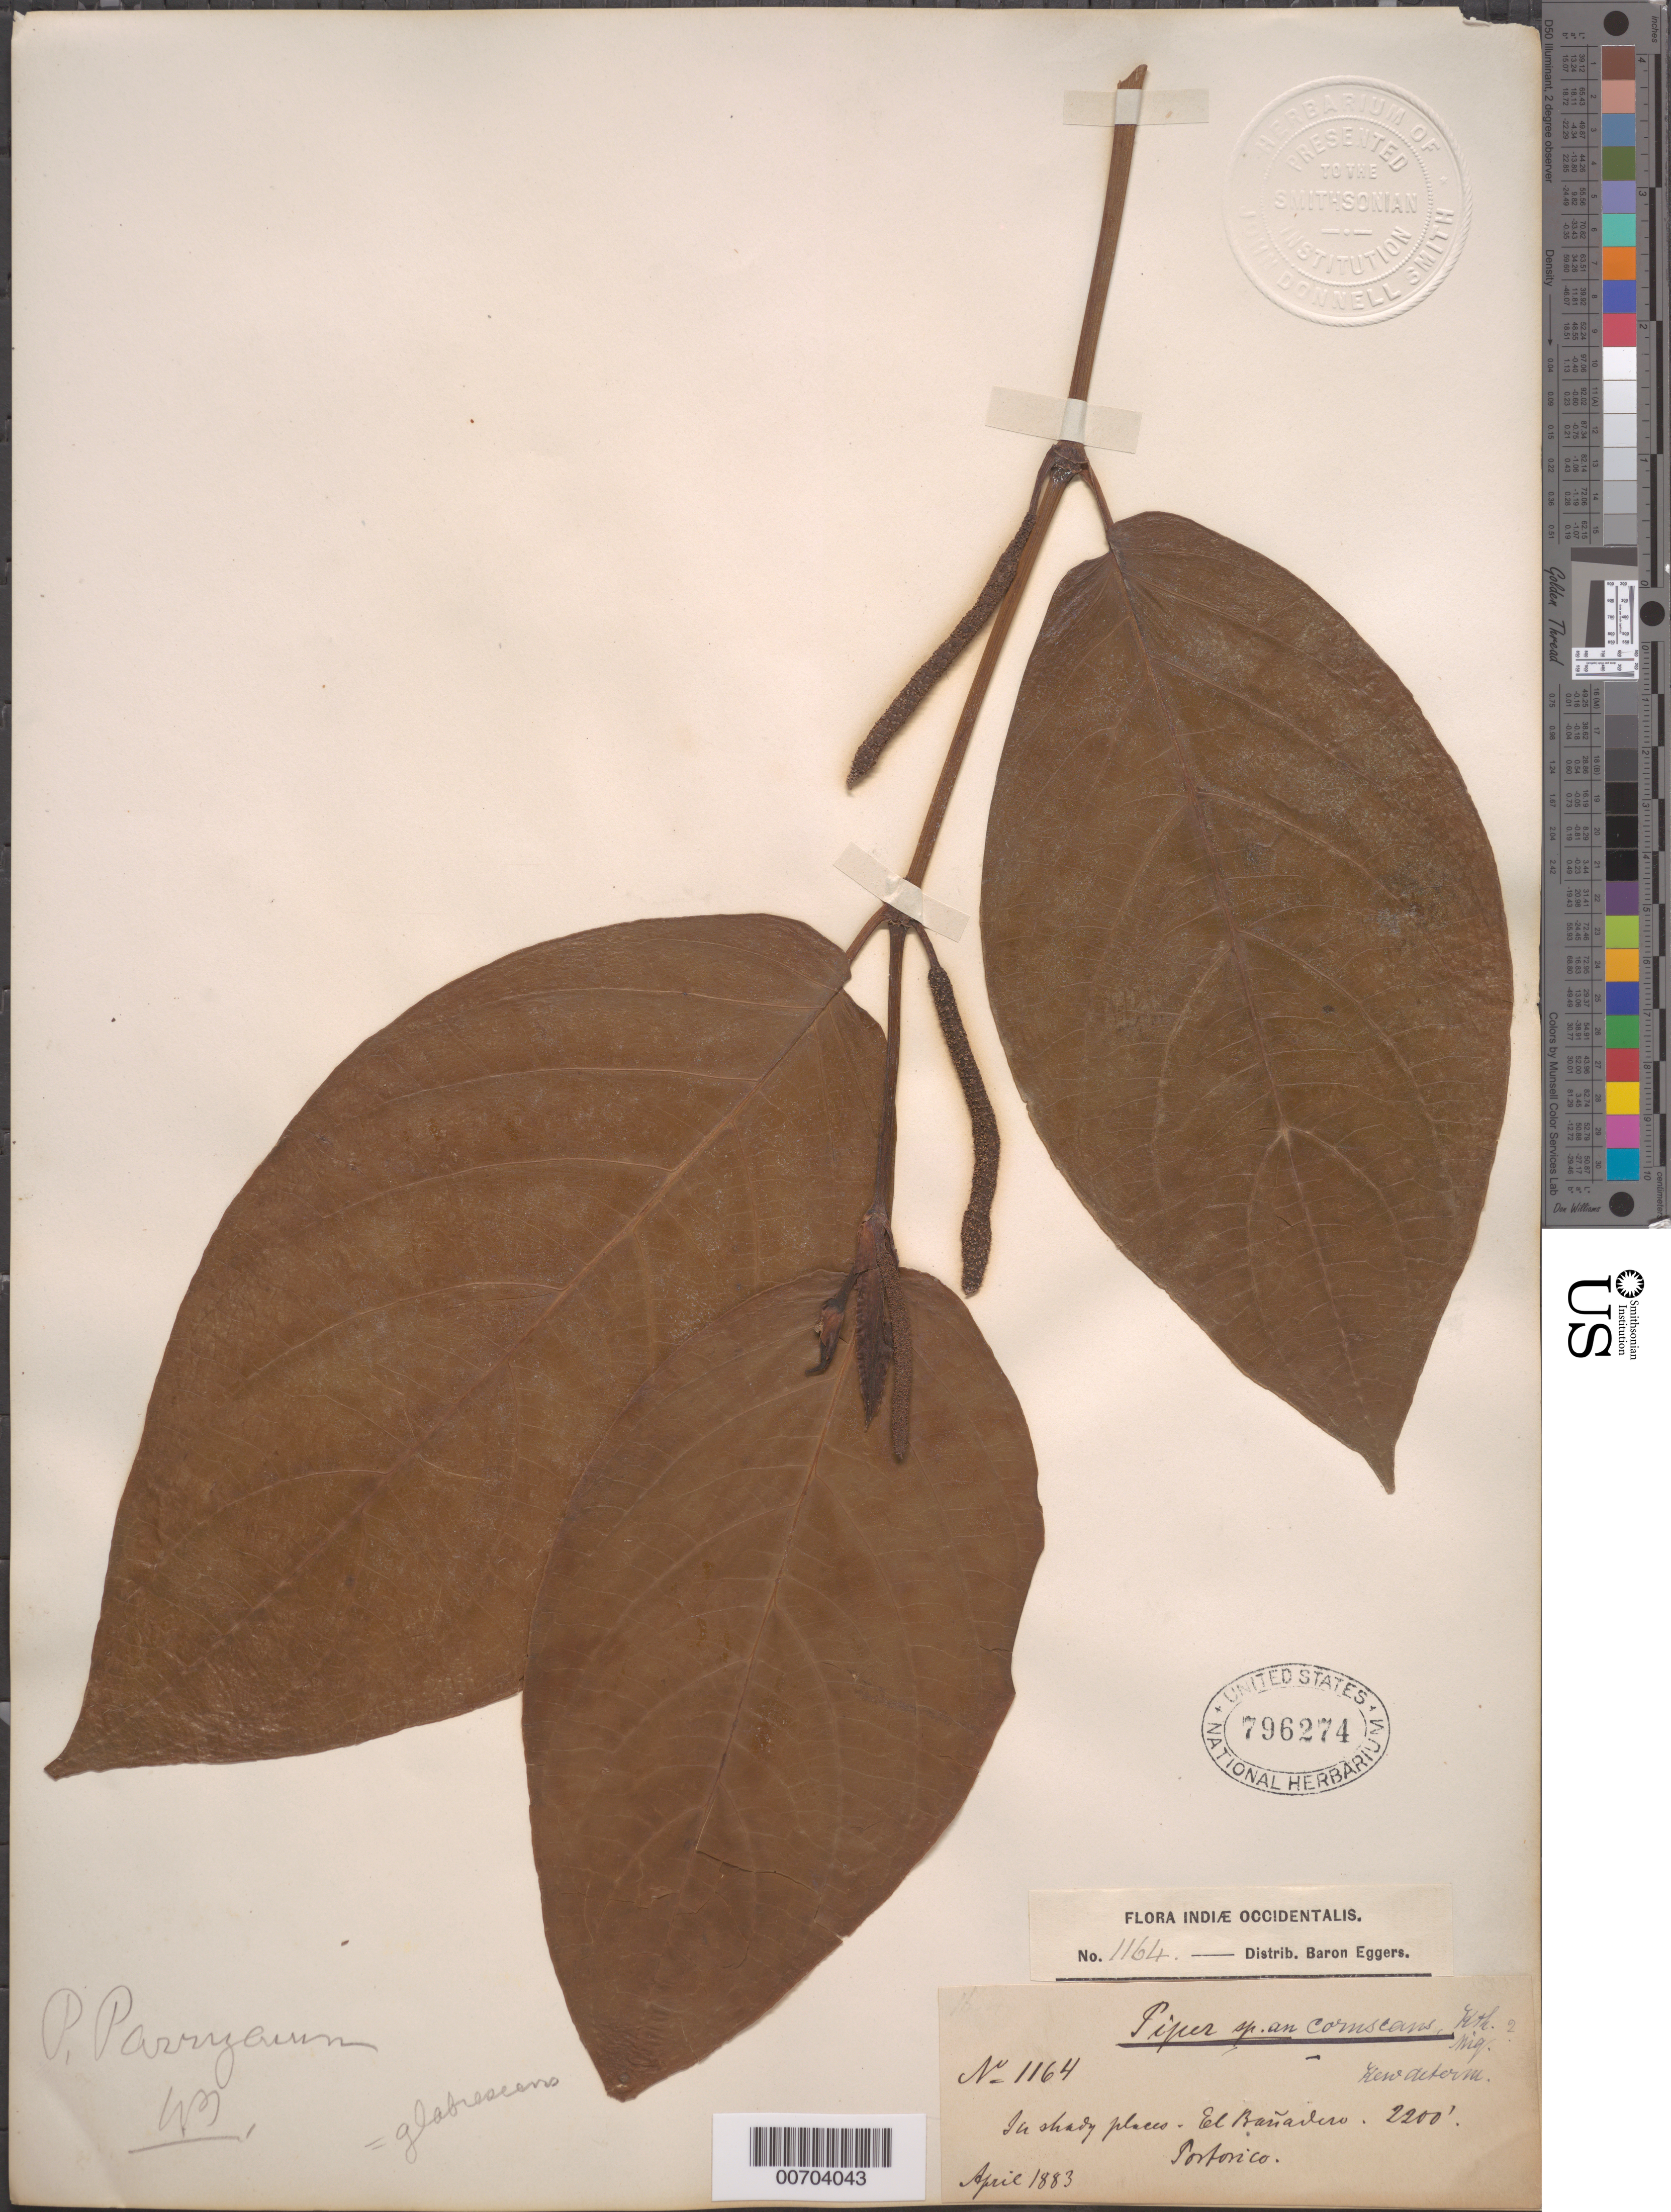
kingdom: Plantae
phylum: Tracheophyta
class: Magnoliopsida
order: Piperales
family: Piperaceae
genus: Piper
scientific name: Piper glabrescens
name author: (Miq.) C. DC.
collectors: H. F. A. von Eggers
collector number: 1164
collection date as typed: Apr 1883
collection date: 1883-04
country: Puerto Rico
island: Greater Antilles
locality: El Bañadero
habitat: In shady places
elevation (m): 671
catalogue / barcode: US 796274